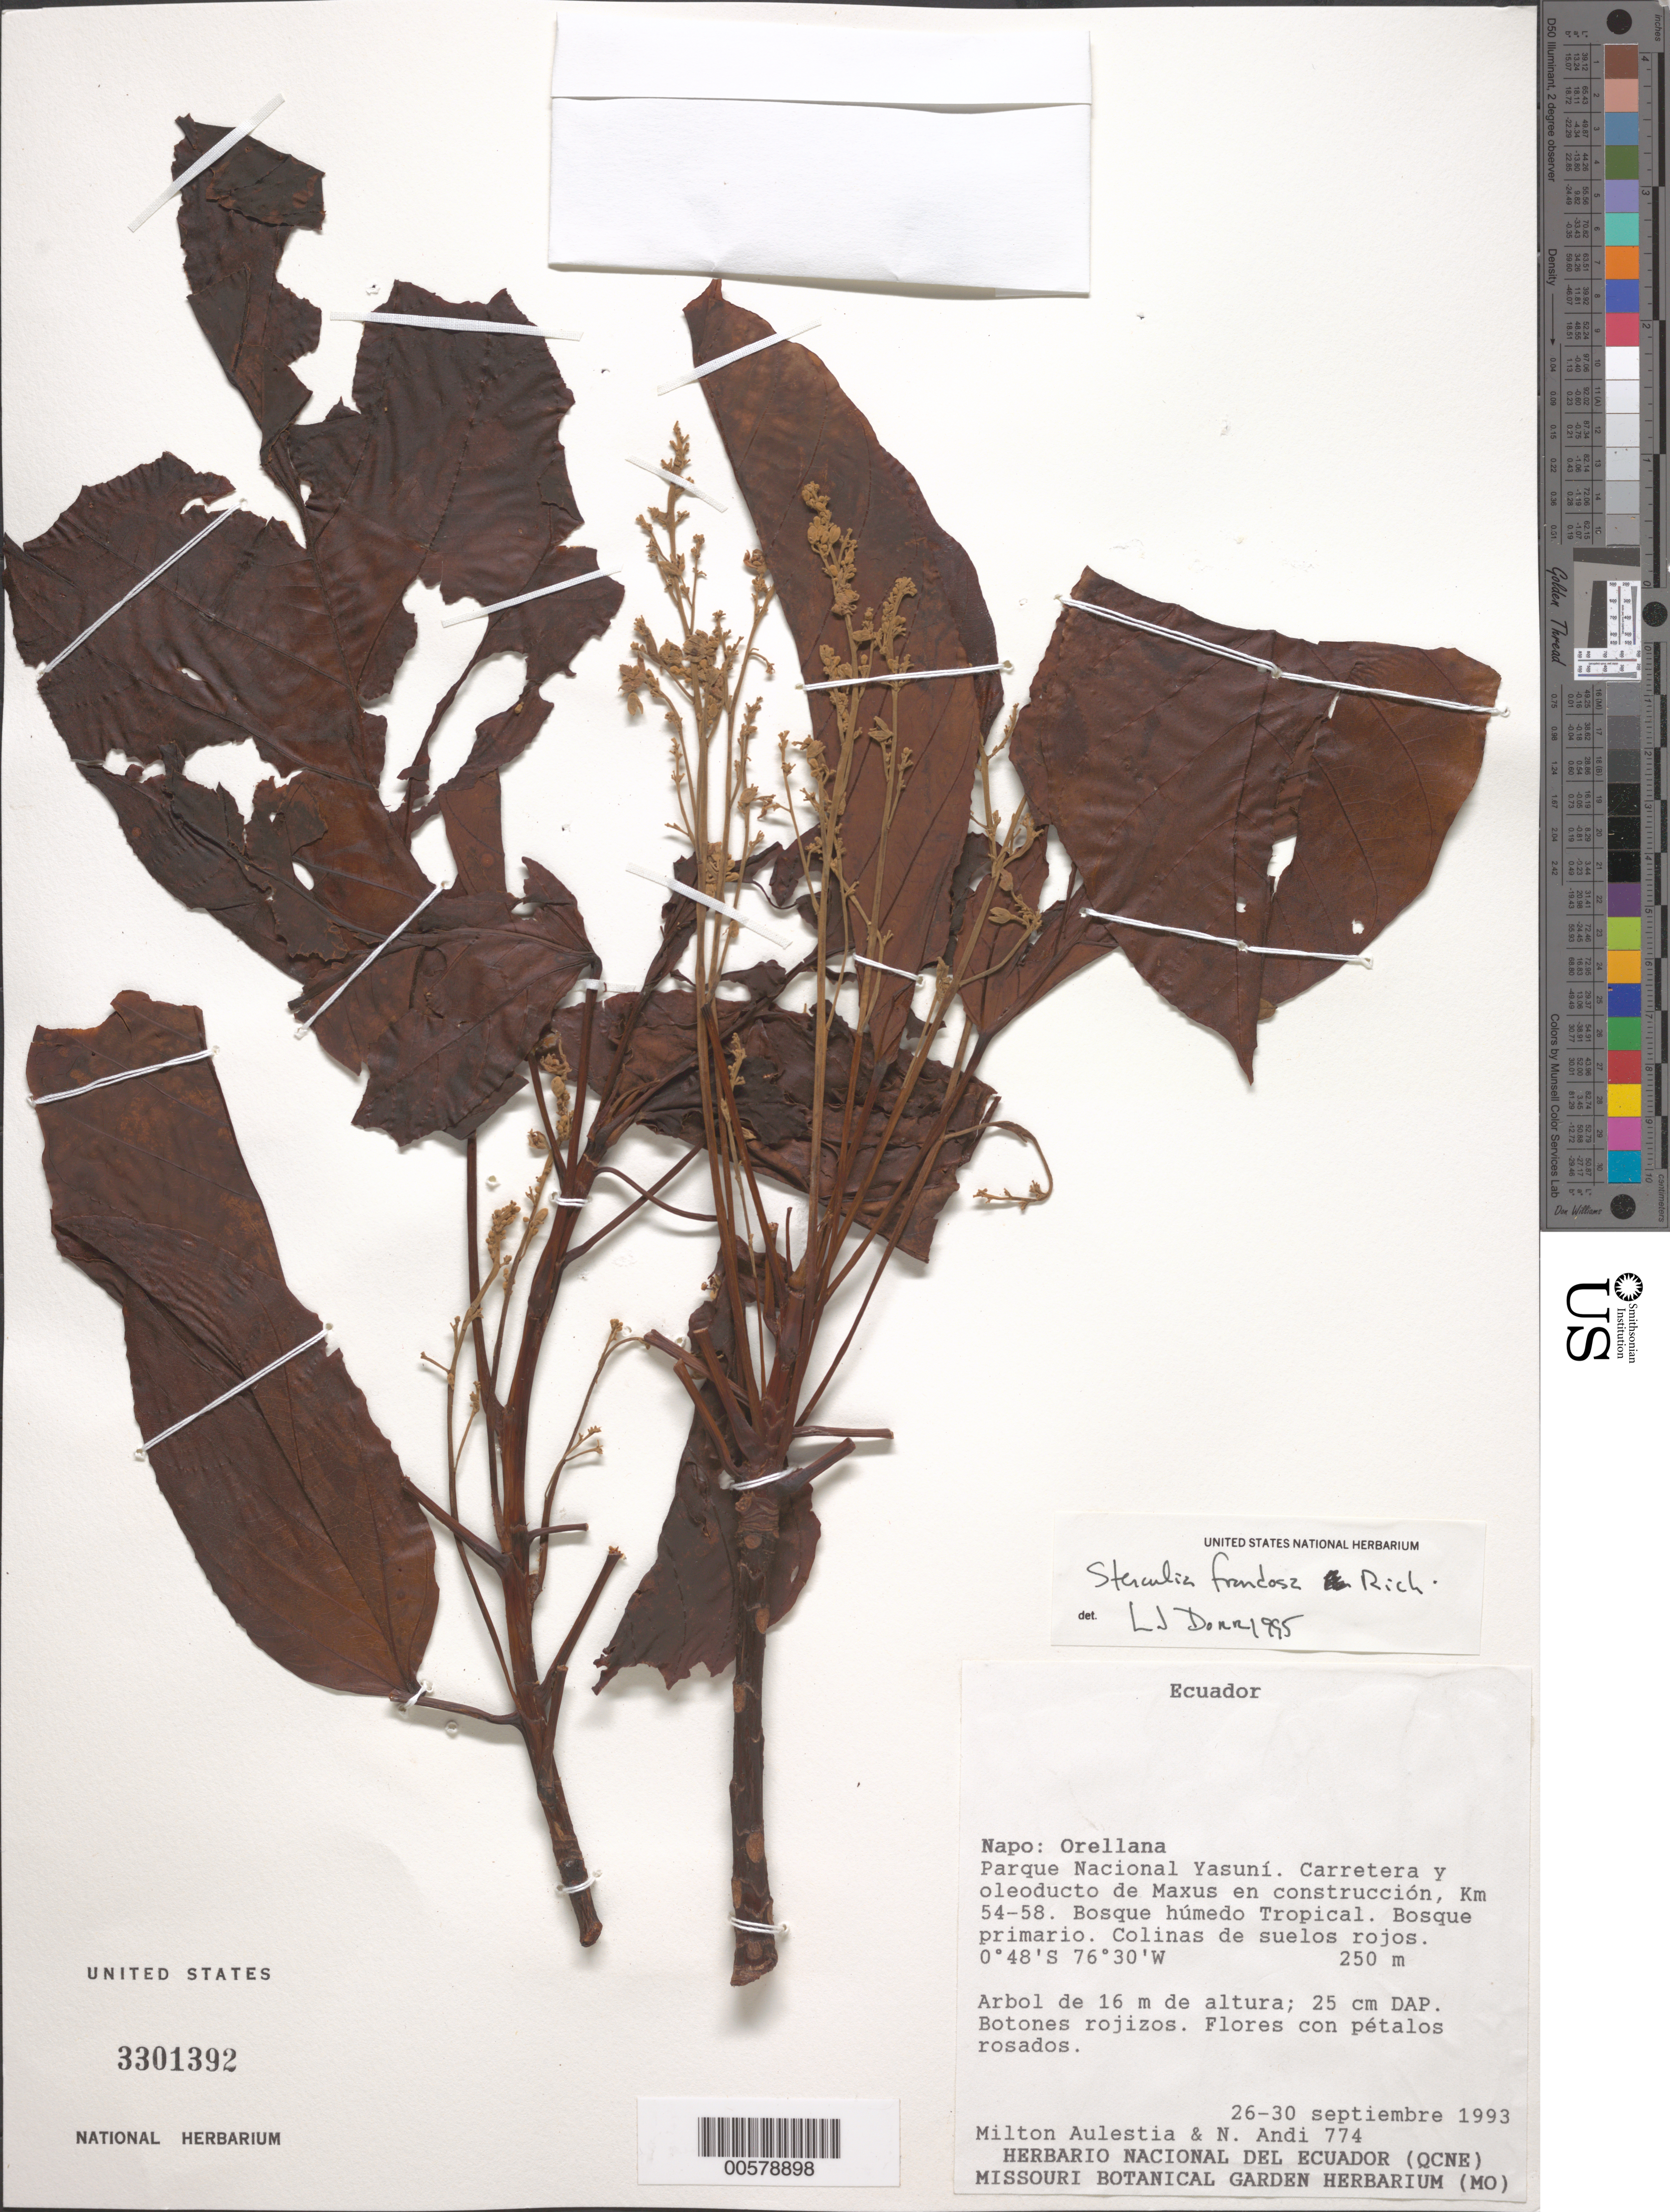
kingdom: Plantae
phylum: Tracheophyta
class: Magnoliopsida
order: Malvales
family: Malvaceae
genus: Sterculia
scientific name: Sterculia frondosa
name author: Rich.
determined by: Dorr, L. J., (BOT), Smithsonian Institution - National Museum of Natural History (UNITED STATES)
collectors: M. Aulestia & N. Andi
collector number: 774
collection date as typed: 26 Sep 1993 to 30 Sep 1993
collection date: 1993-09-26/1993-09-30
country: Ecuador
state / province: Napo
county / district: Orellana ?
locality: Parque Nacional Yasuní. Carretera y oleoducto de Maxus en construccion, km 54-58. [Orellana Canton = Urellana Canton or (new) Orellana Province?]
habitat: Bosque primario. Colinas de suelos rojas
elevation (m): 250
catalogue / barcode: US 3301392